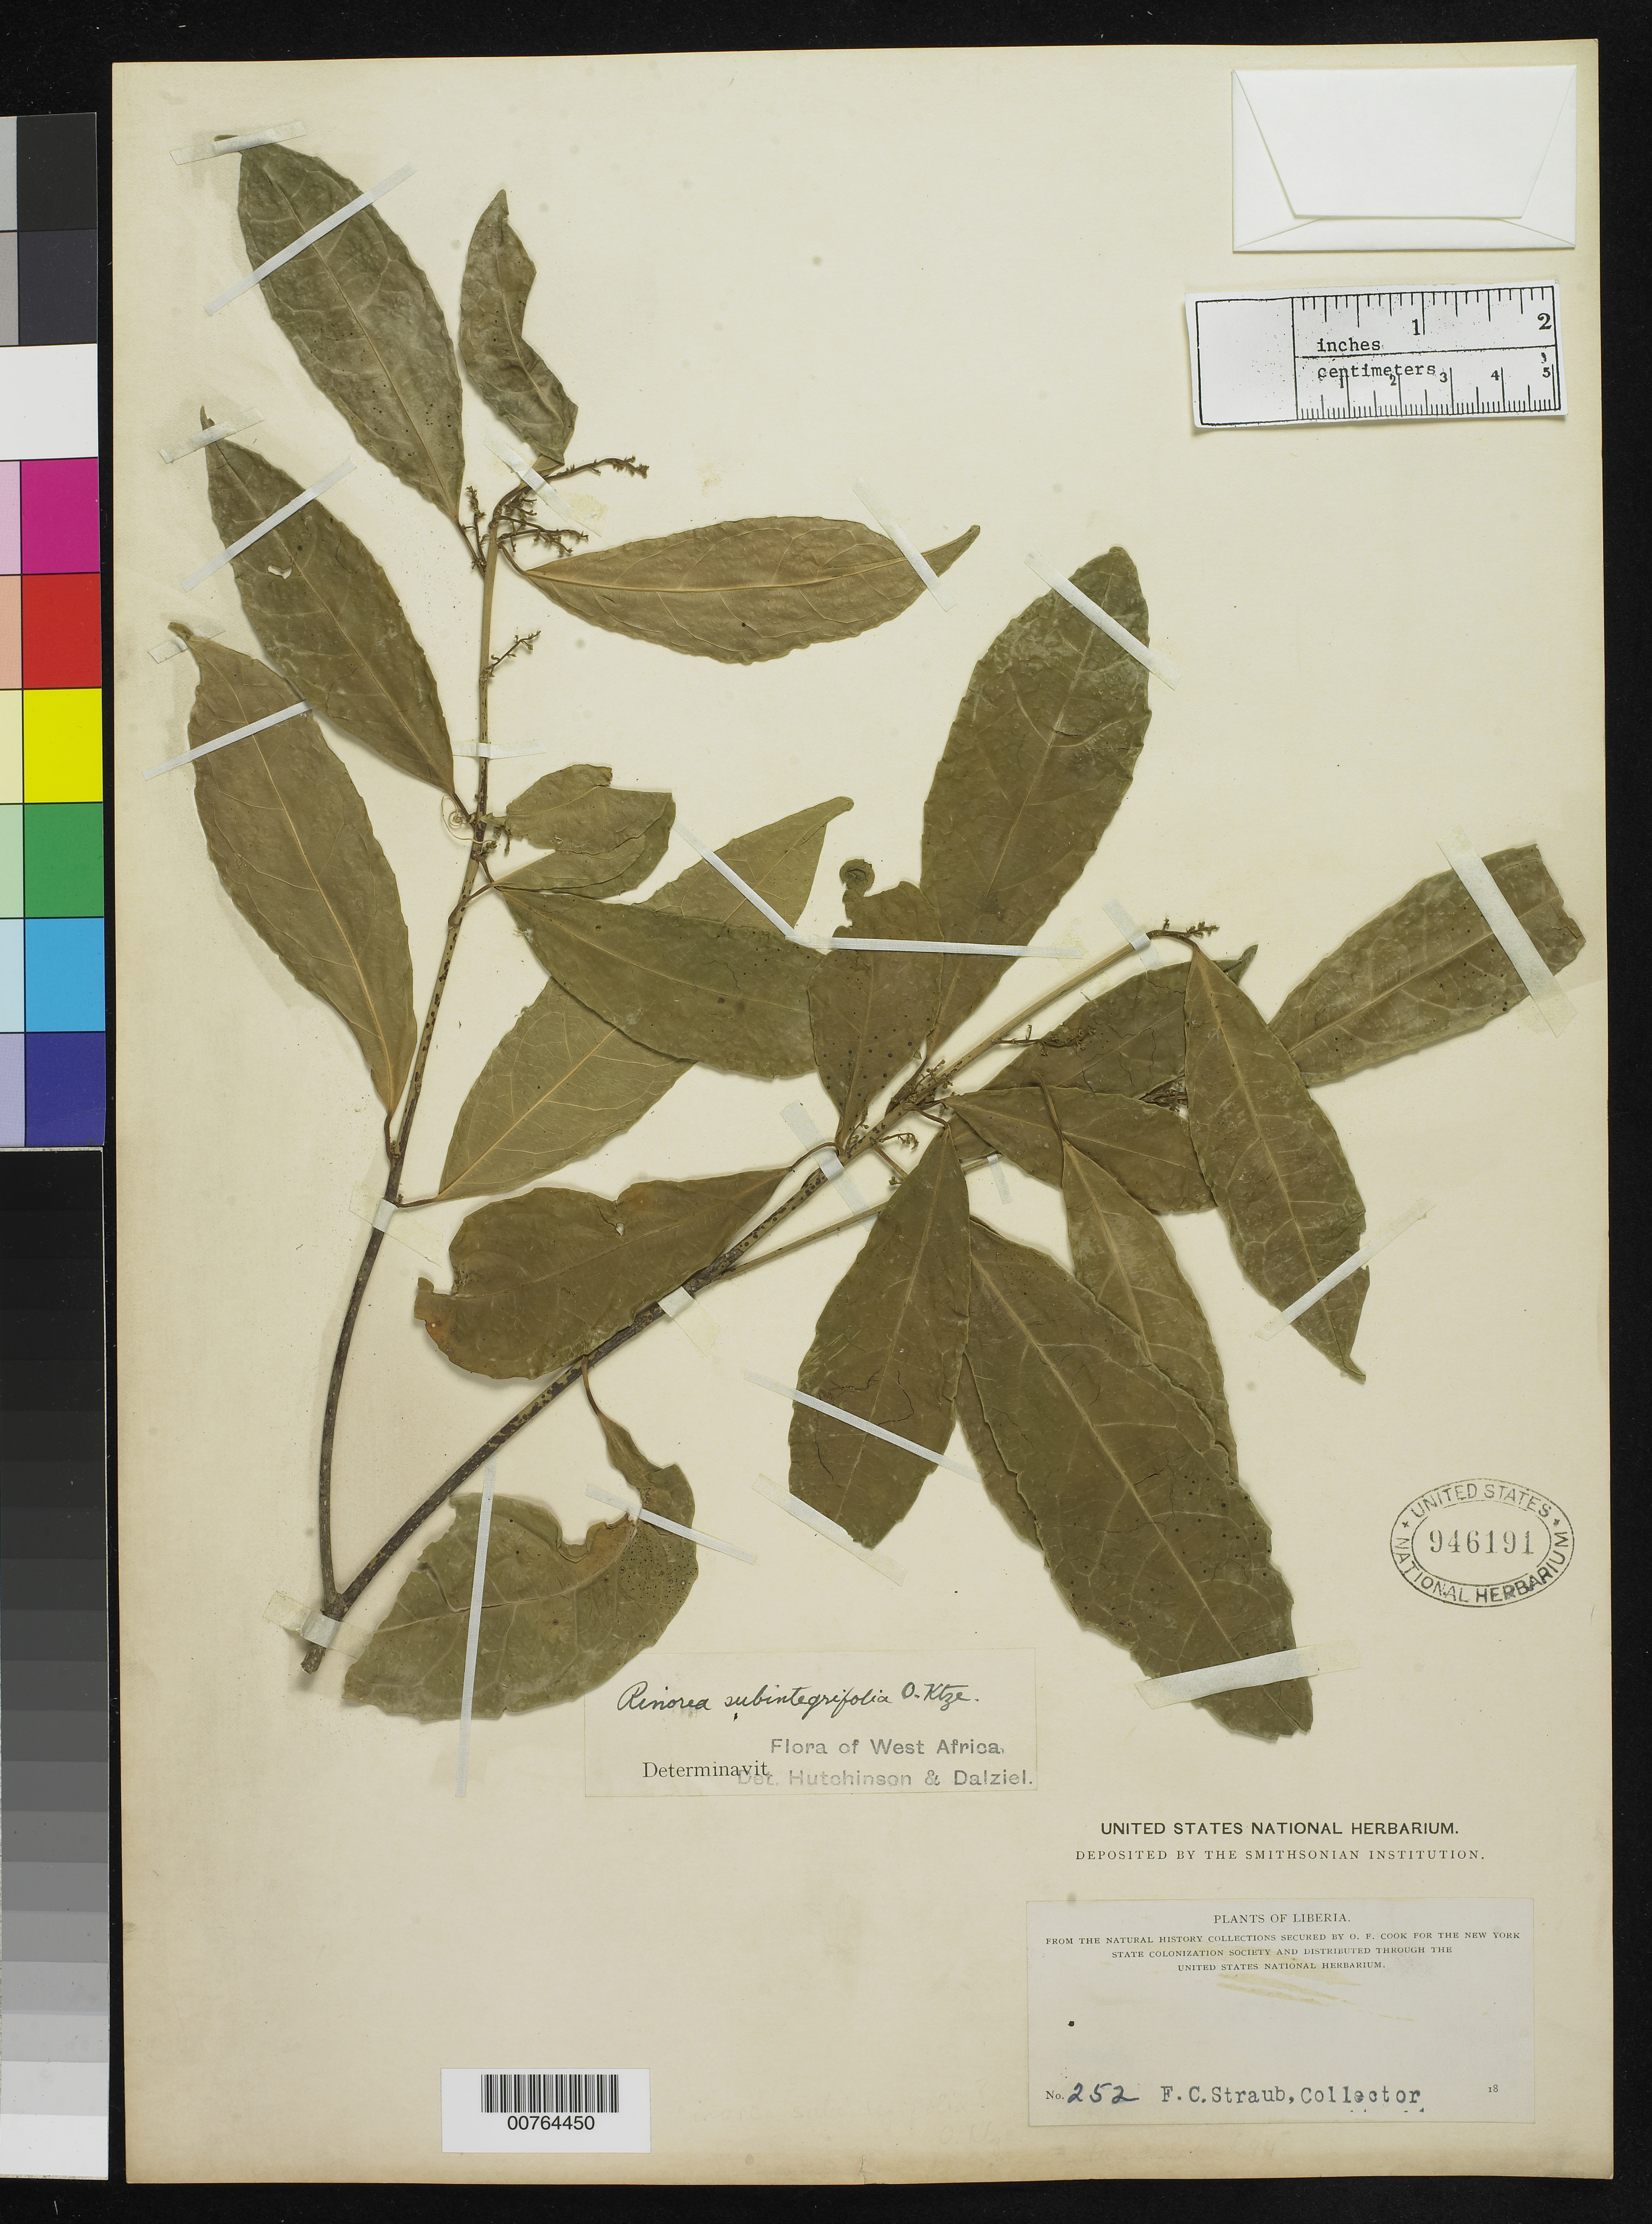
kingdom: Plantae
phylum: Tracheophyta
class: Magnoliopsida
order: Malpighiales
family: Violaceae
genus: Rinorea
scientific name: Rinorea subintegrifolia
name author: (P. Beauv.) Kuntze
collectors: F. Straub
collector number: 252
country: Liberia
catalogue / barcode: US 946191